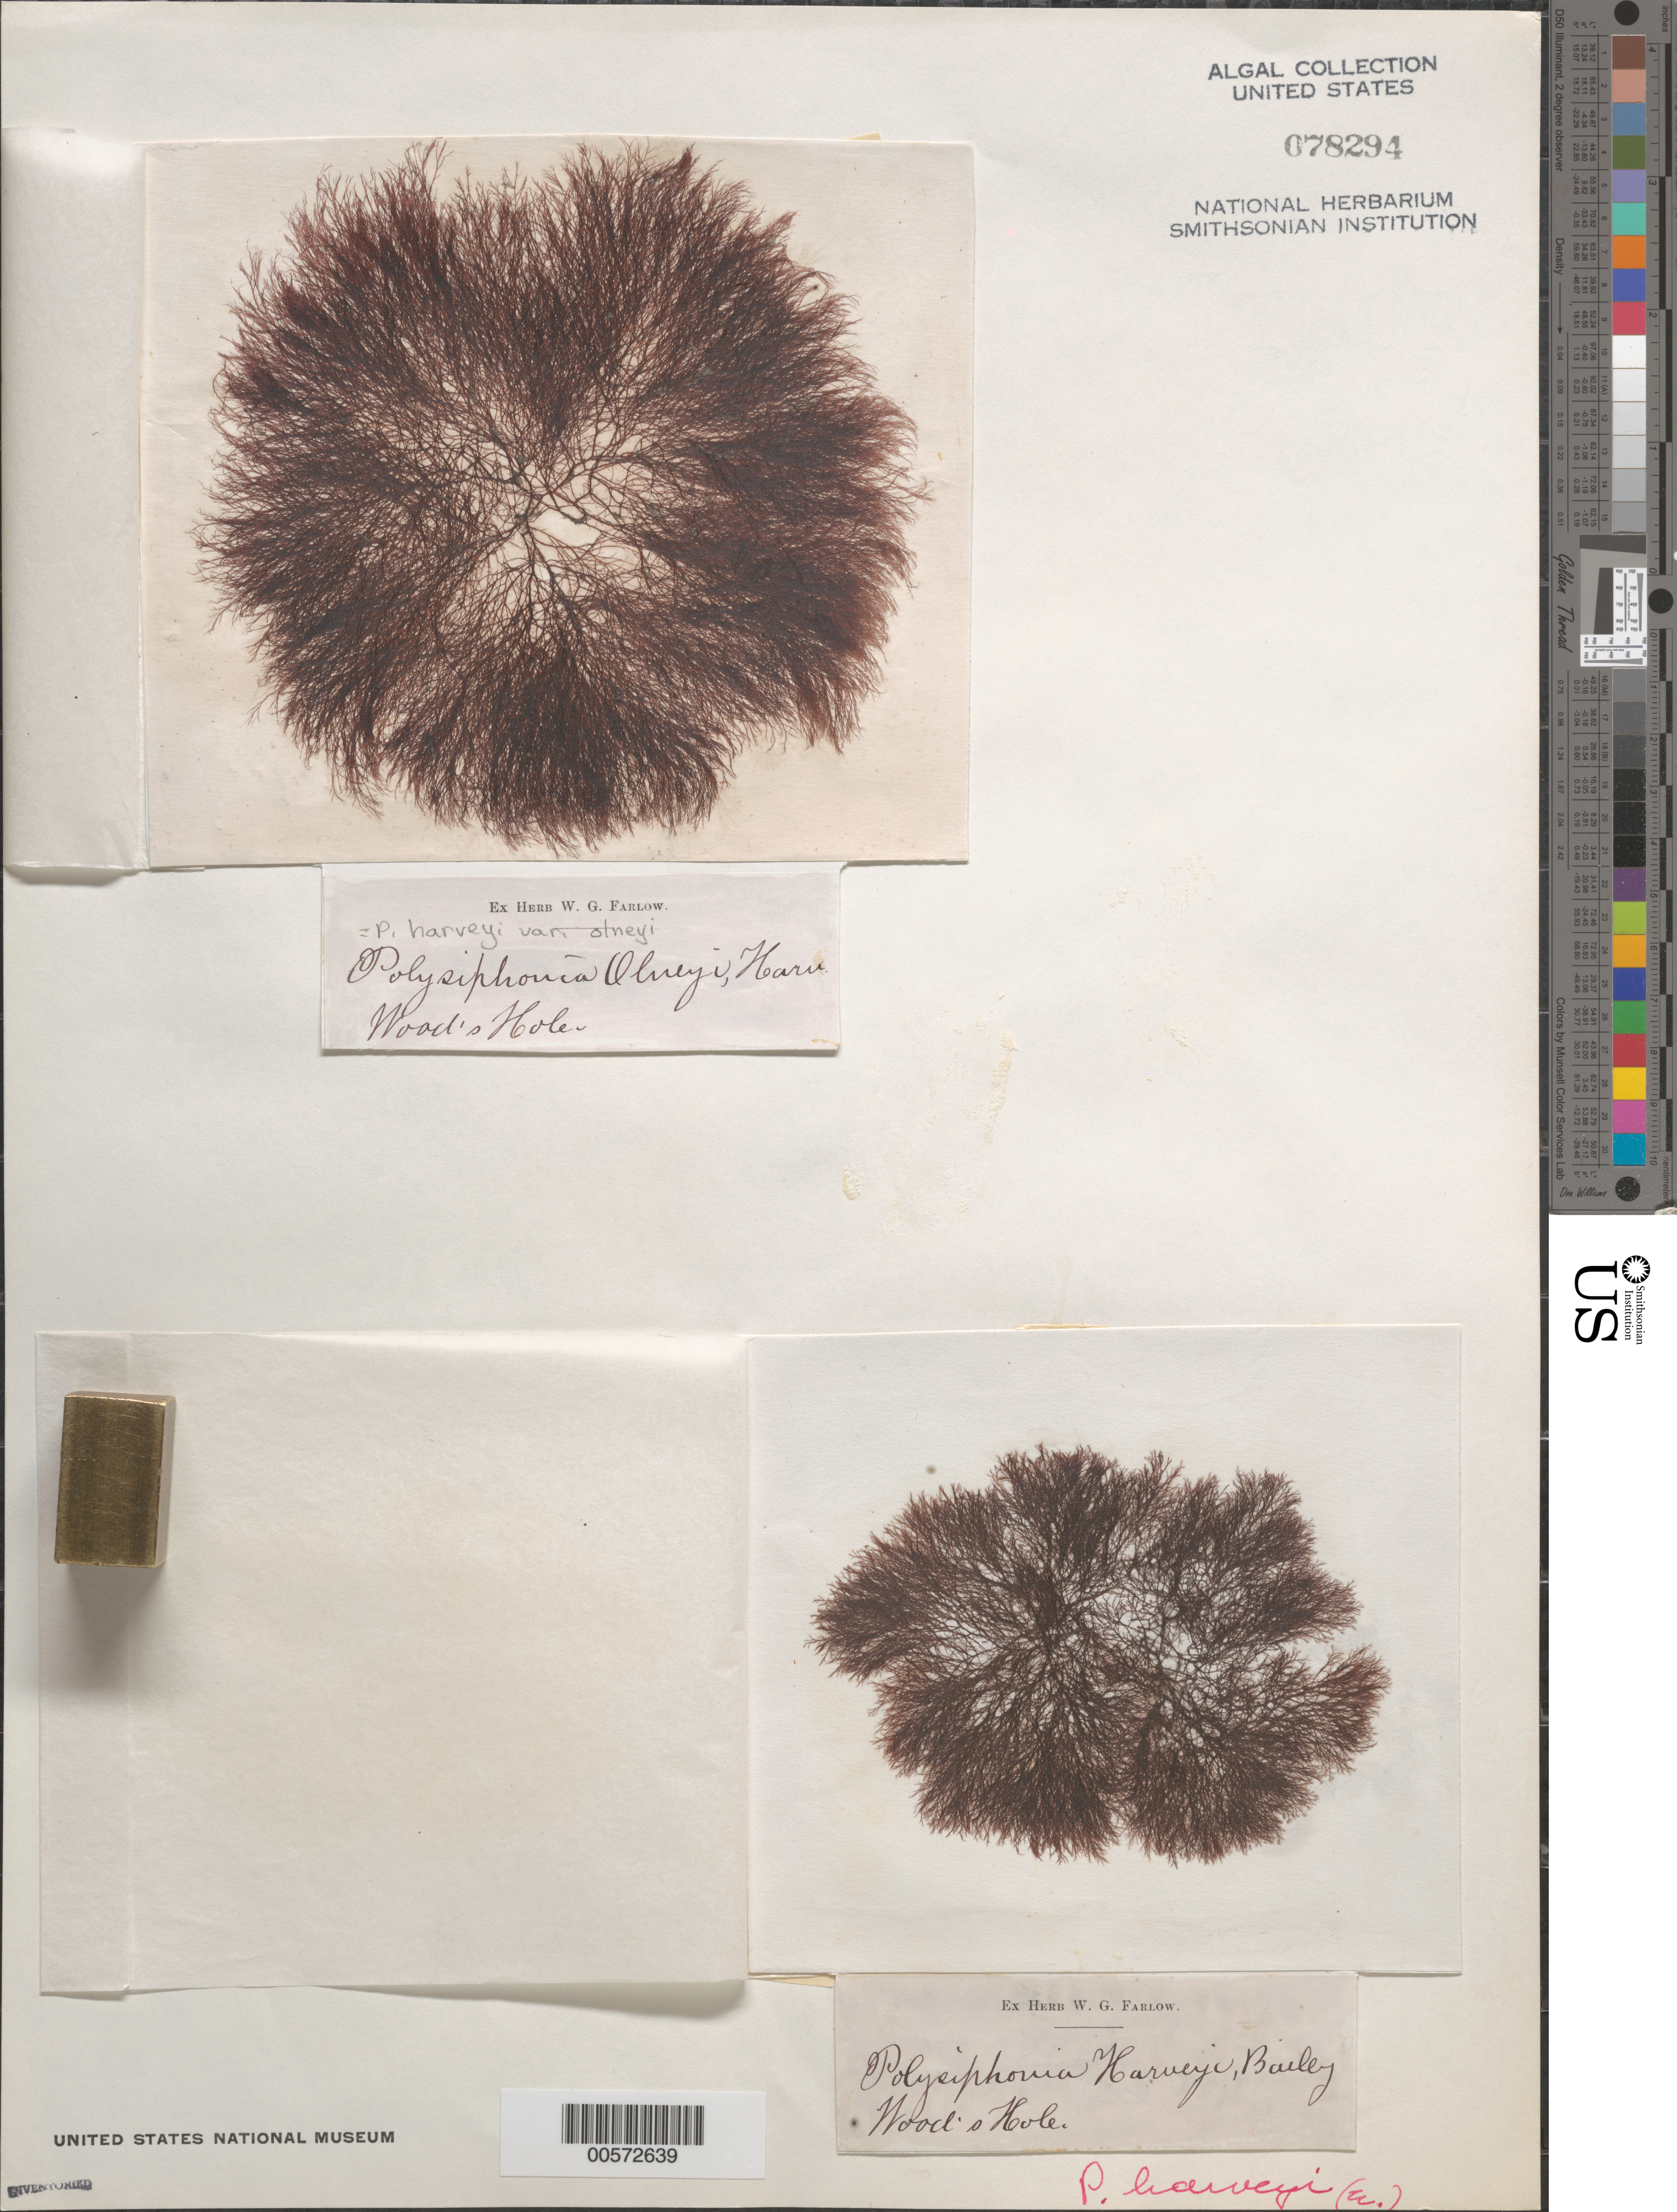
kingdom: Plantae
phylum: Rhodophyta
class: Florideophyceae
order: Ceramiales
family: Rhodomelaceae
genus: Melanothamnus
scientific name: Melanothamnus harveyi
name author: (Bailey) Diaz-Tapia & C.A. Maggs in Diaz-Tapia et al.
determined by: Algae name updating Project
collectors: W. Farlow (Herbarium)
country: United States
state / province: Massachusetts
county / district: Barnstable County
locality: Woods Hole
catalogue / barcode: US 78294